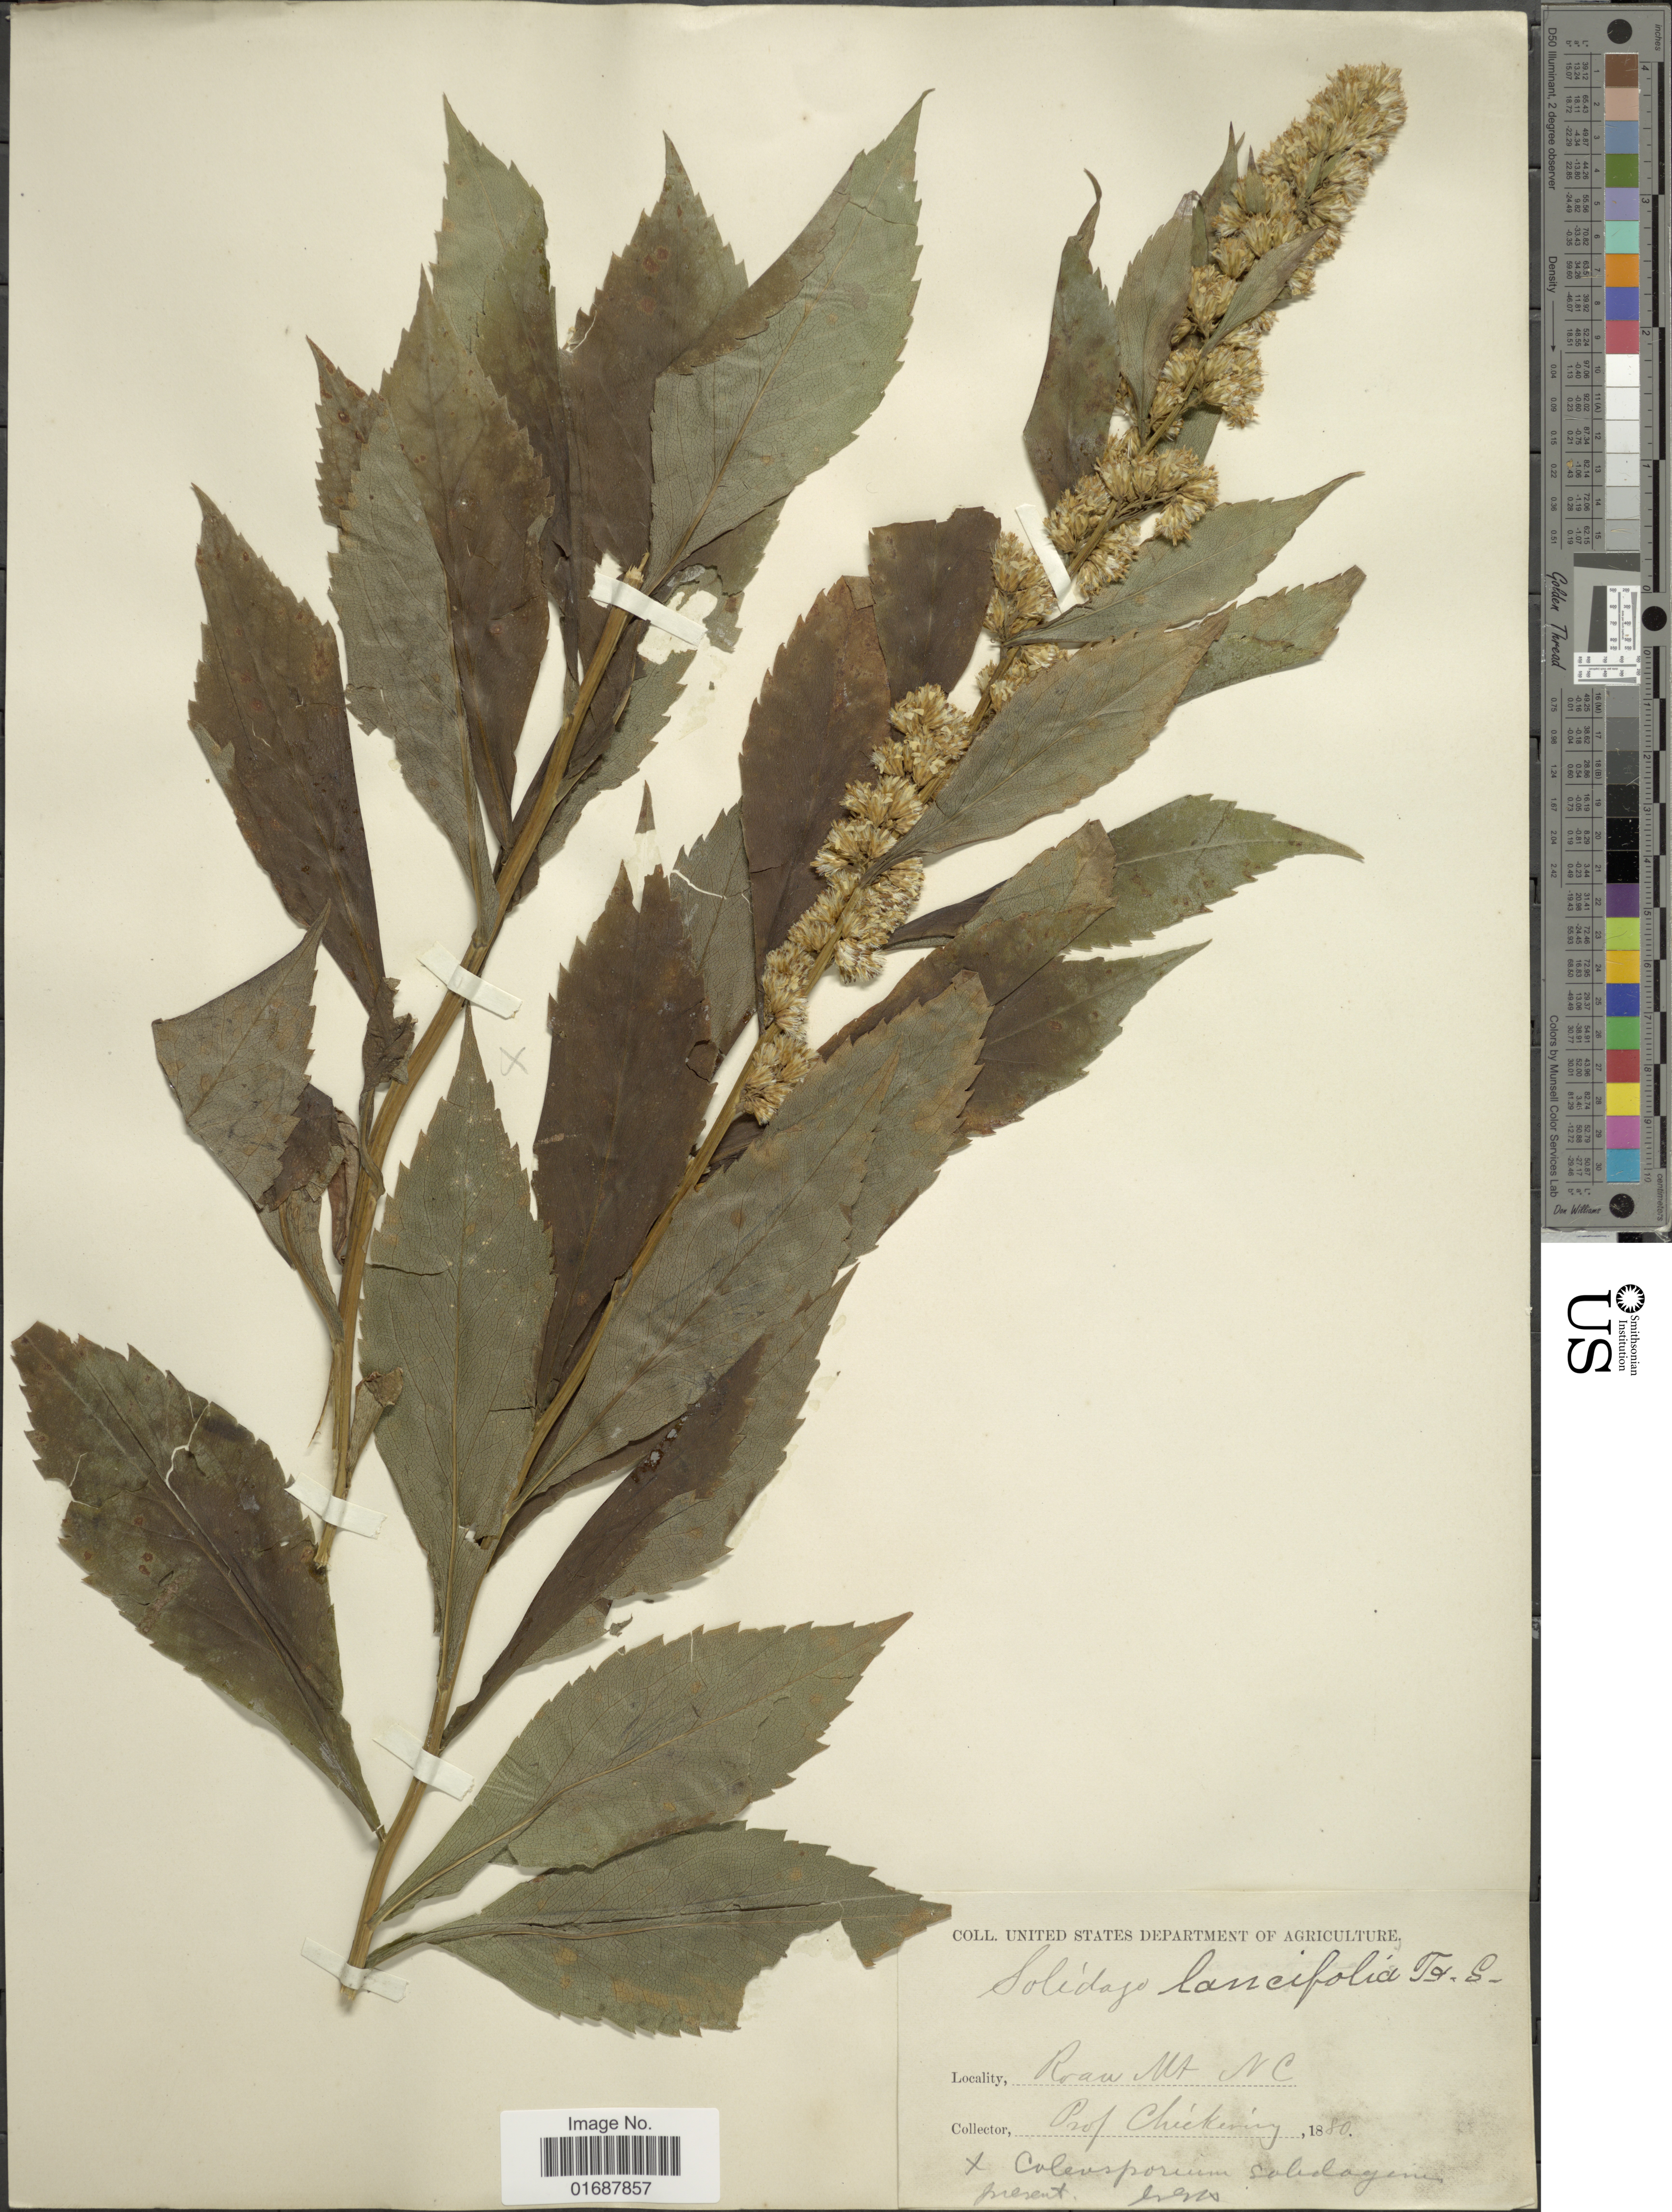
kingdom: Plantae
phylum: Tracheophyta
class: Magnoliopsida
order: Asterales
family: Asteraceae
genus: Solidago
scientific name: Solidago lancifolia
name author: (Torr. & A. Gray) Chapman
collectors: -. Chickering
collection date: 1880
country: United States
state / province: North Carolina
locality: Roan Mt.